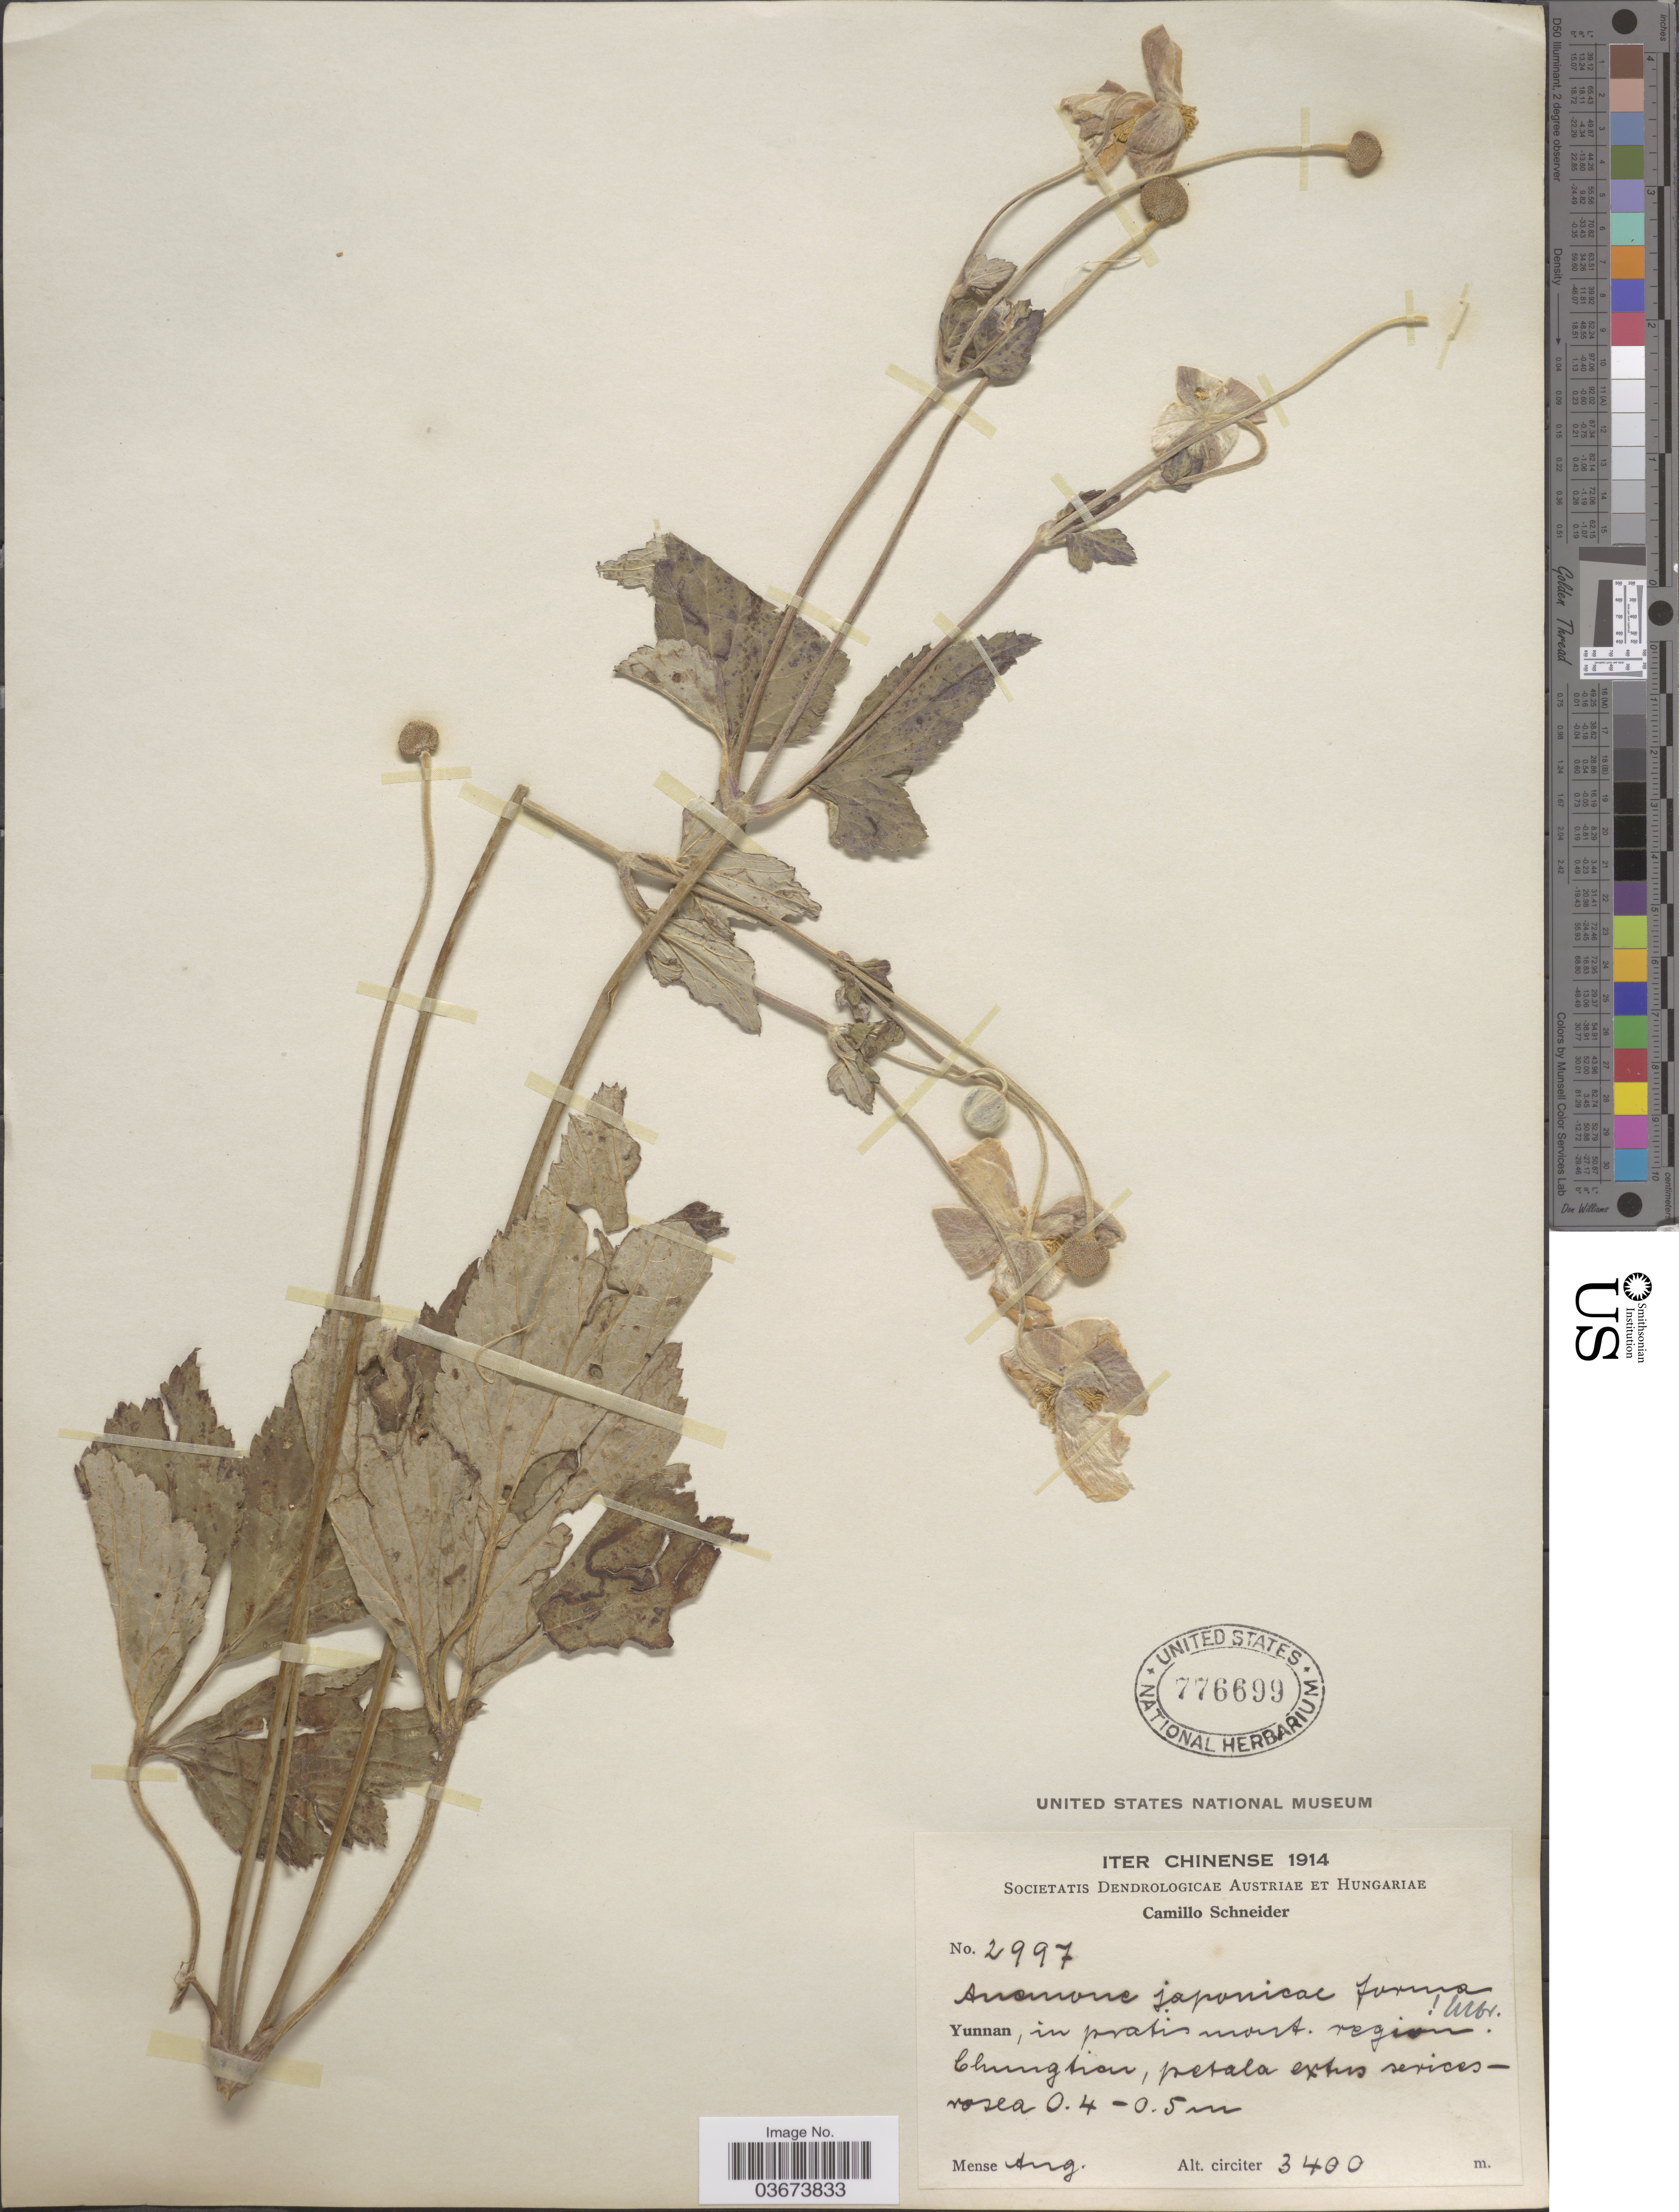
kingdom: Plantae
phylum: Tracheophyta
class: Magnoliopsida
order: Ranunculales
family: Ranunculaceae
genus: Anemone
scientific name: Anemone japonica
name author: Houtt.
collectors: C. K. Schneider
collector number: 2997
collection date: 1914-08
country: China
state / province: Yunnan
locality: In pratis mont. region Chungtian [interpreted].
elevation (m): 3400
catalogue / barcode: US 776699